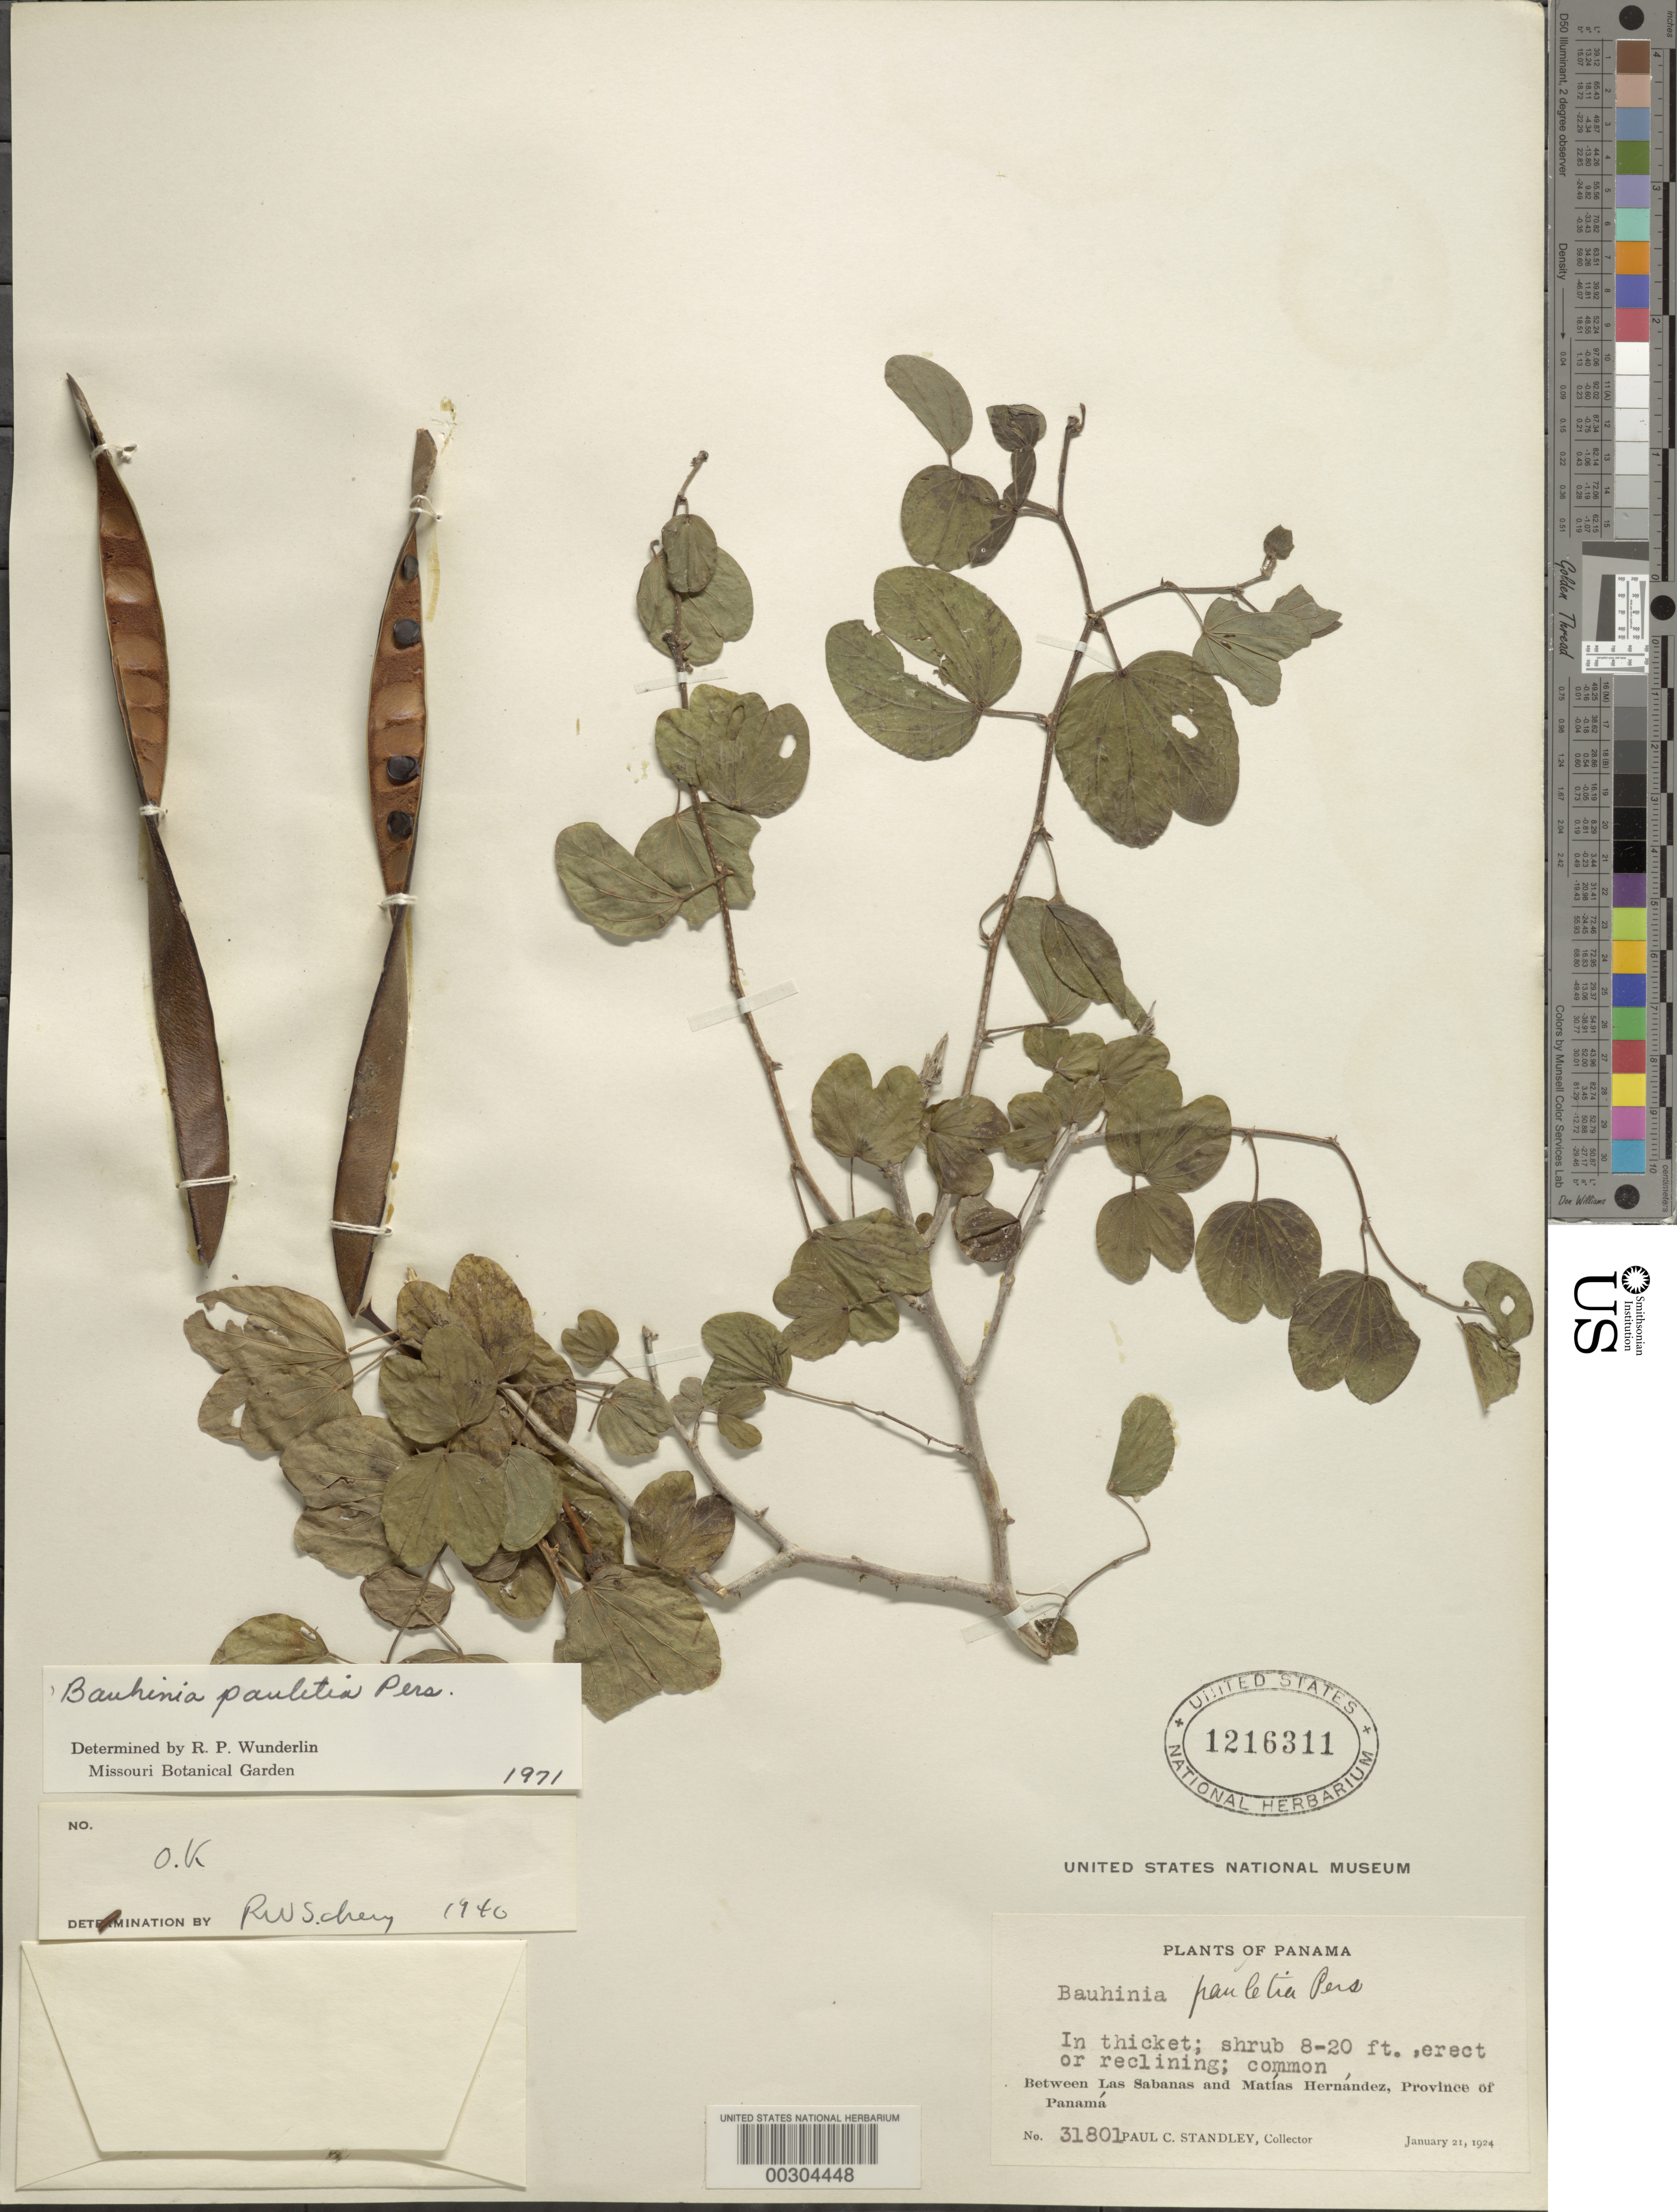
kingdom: Plantae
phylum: Tracheophyta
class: Magnoliopsida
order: Fabales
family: Fabaceae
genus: Bauhinia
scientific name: Bauhinia pauletia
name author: Pers.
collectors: P. C. Standley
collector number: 31801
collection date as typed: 21 Jan 1924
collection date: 1924-01-21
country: Panama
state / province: Panamá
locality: Between las Sabanas and Matias Hernandez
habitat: In thicket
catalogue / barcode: US 1216311